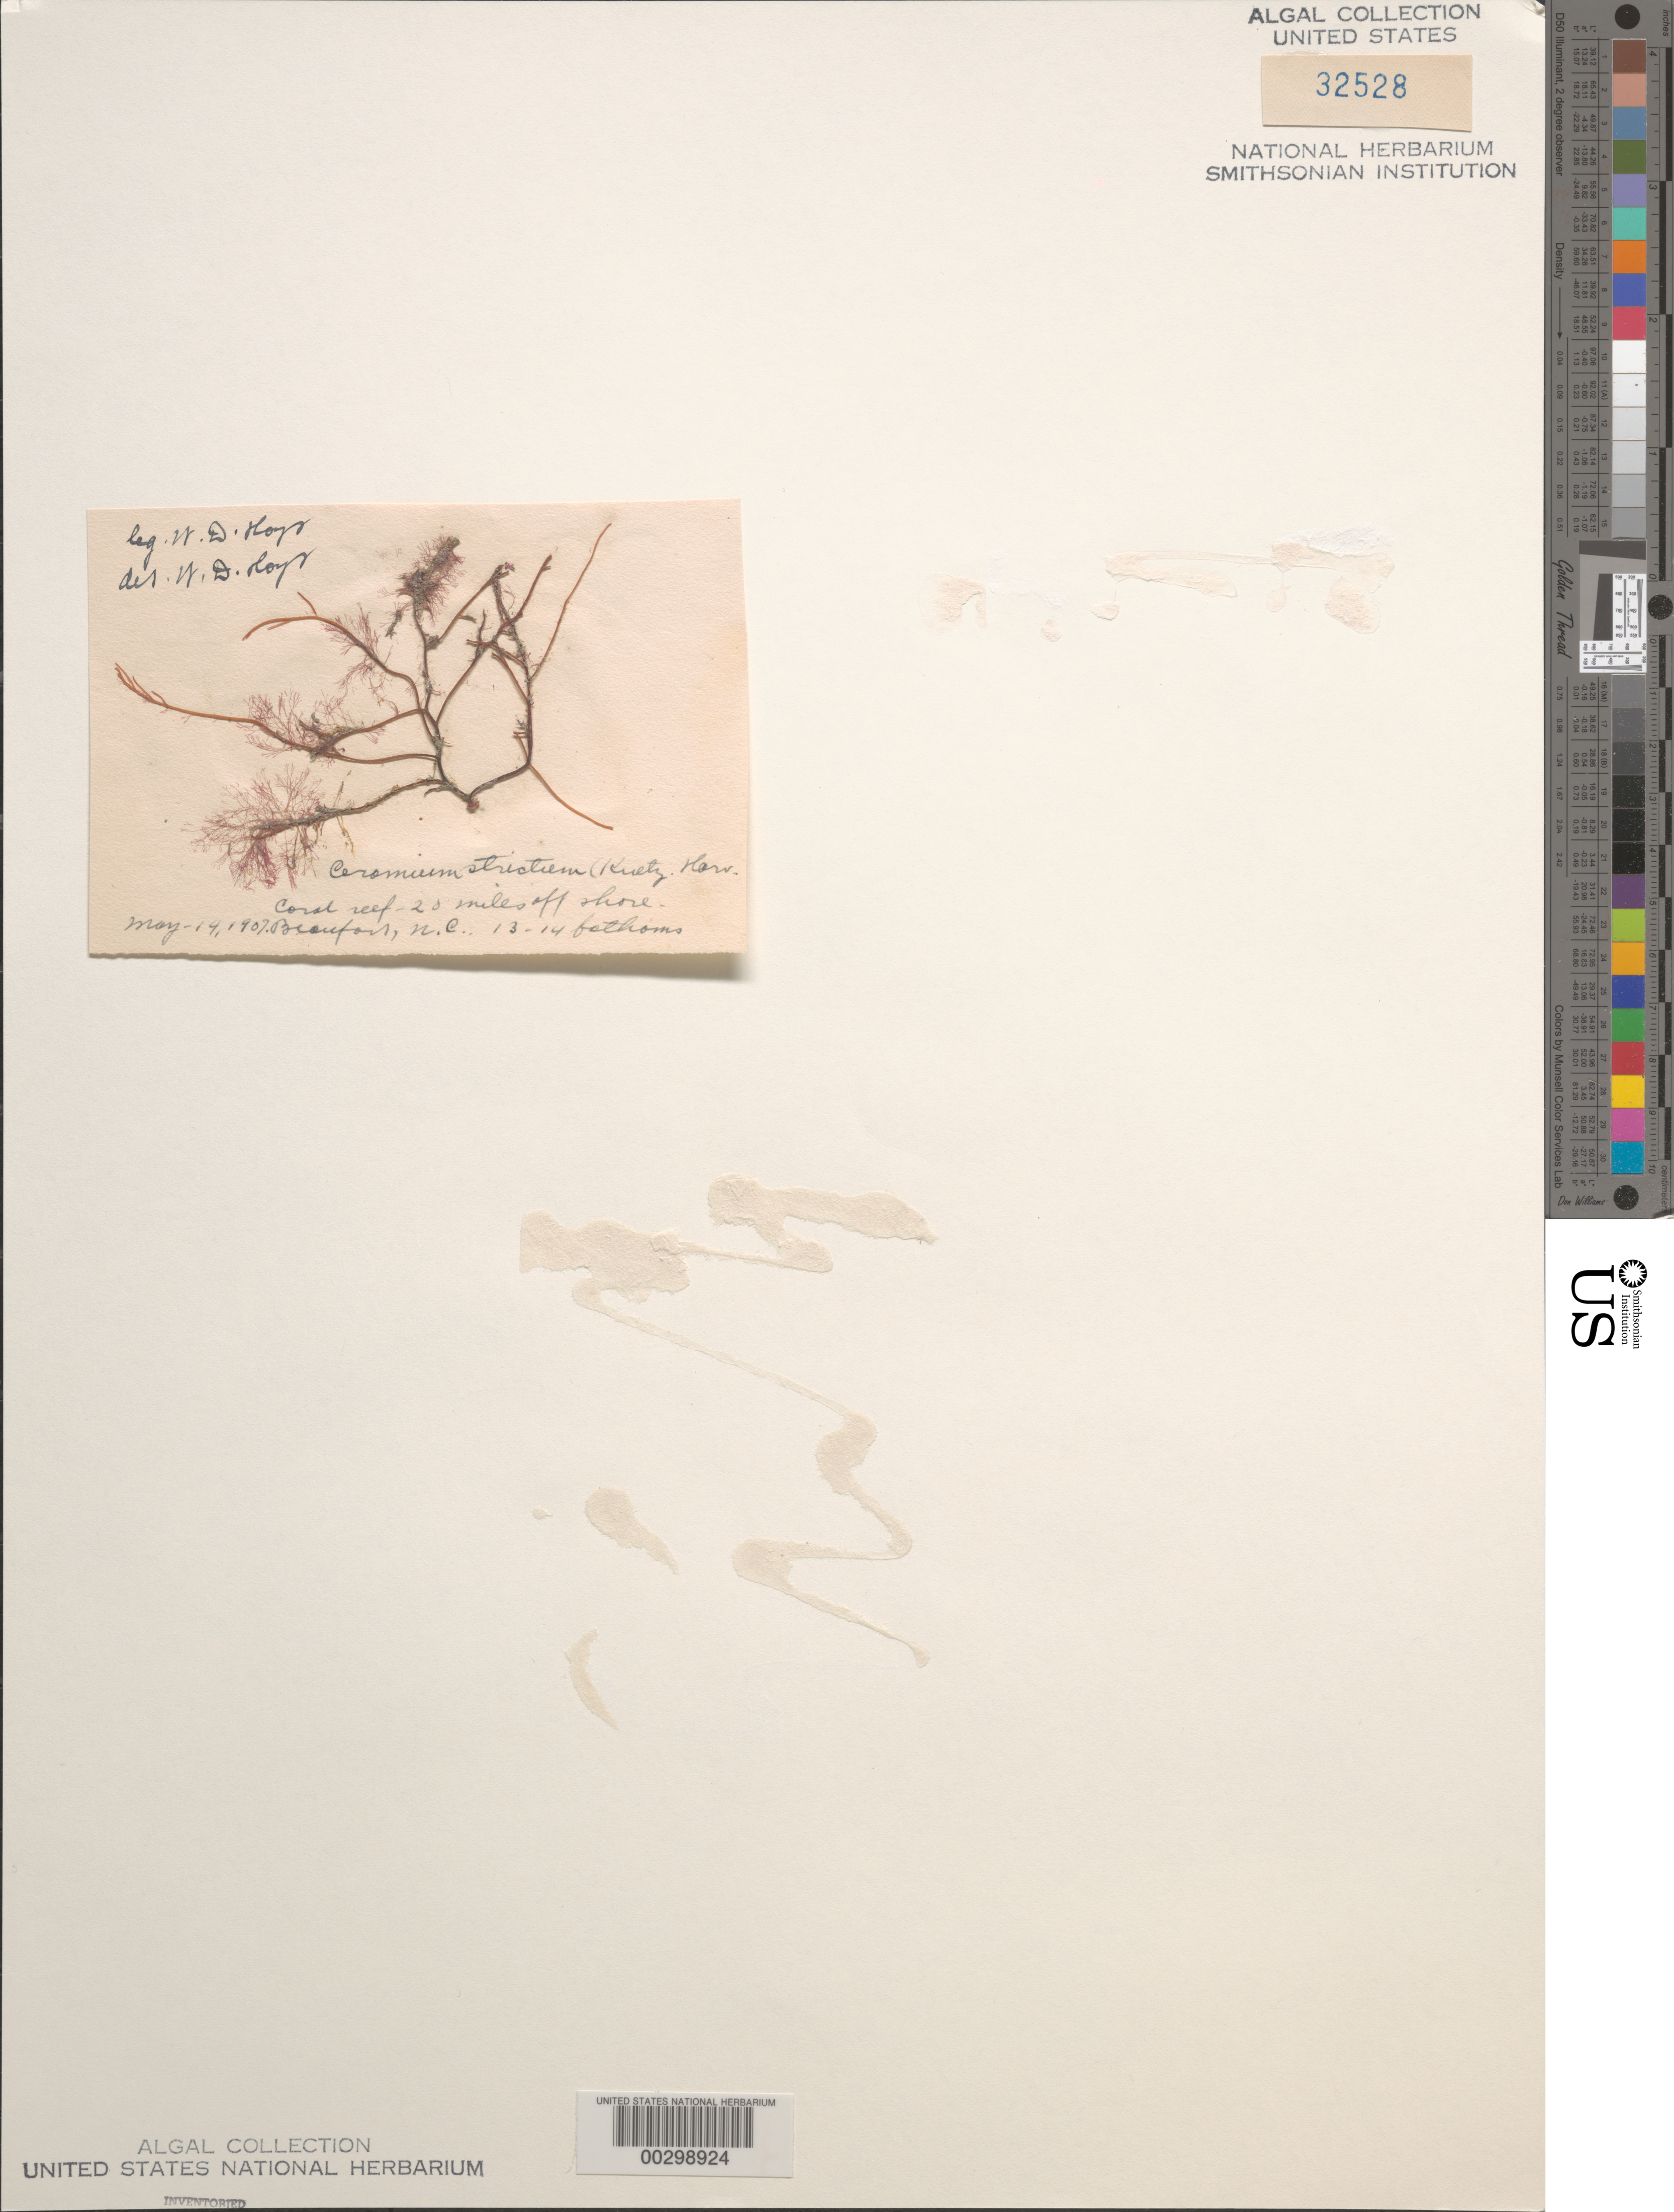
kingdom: Plantae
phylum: Rhodophyta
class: Florideophyceae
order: Ceramiales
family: Ceramiaceae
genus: Ceramium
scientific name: Ceramium strictum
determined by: Hoyt, W. D.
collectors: W. D. Hoyt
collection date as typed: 14 May 1907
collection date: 1907-05-14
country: United States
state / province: North Carolina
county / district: Carteret County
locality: Coral reef 20 miles off Beaufort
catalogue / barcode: US 32528